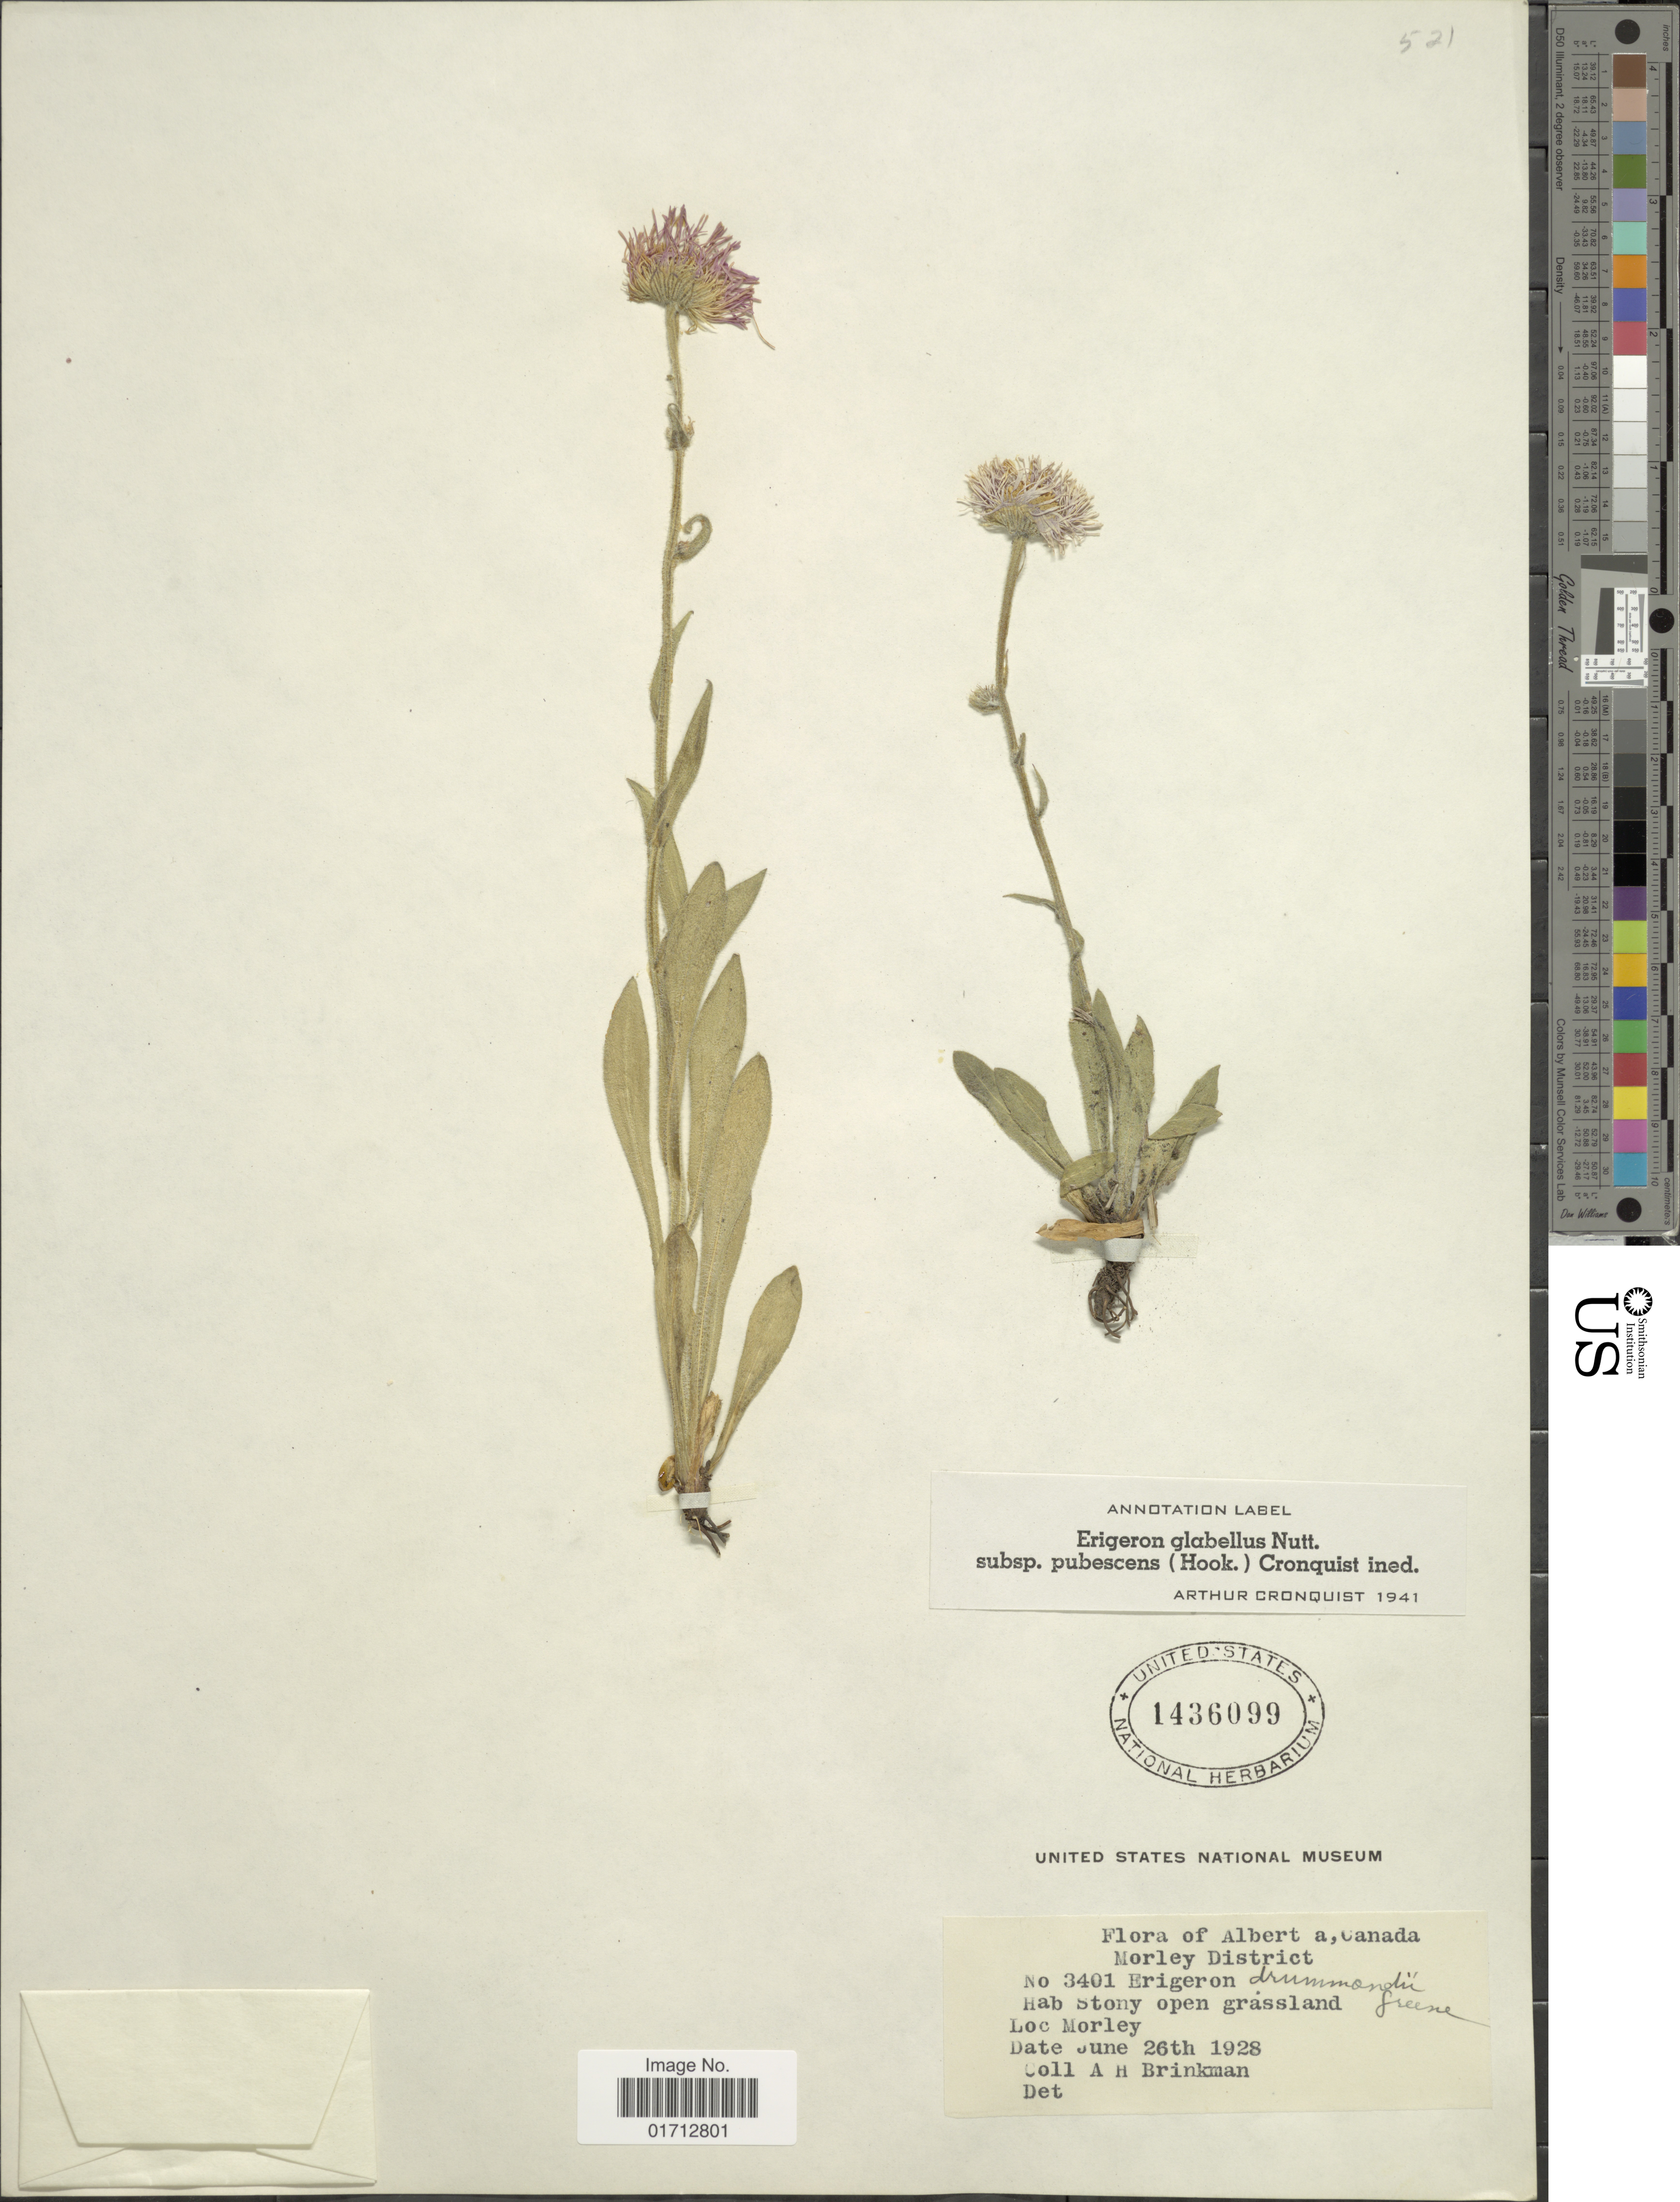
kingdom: Plantae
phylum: Tracheophyta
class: Magnoliopsida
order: Asterales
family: Asteraceae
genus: Erigeron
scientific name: Erigeron glabellus subsp. pubescens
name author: (Hook.) Cronq.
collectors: A. Brinkman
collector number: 3401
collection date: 1928-06-26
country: Canada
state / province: Alberta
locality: Morley District.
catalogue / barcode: US 1436099